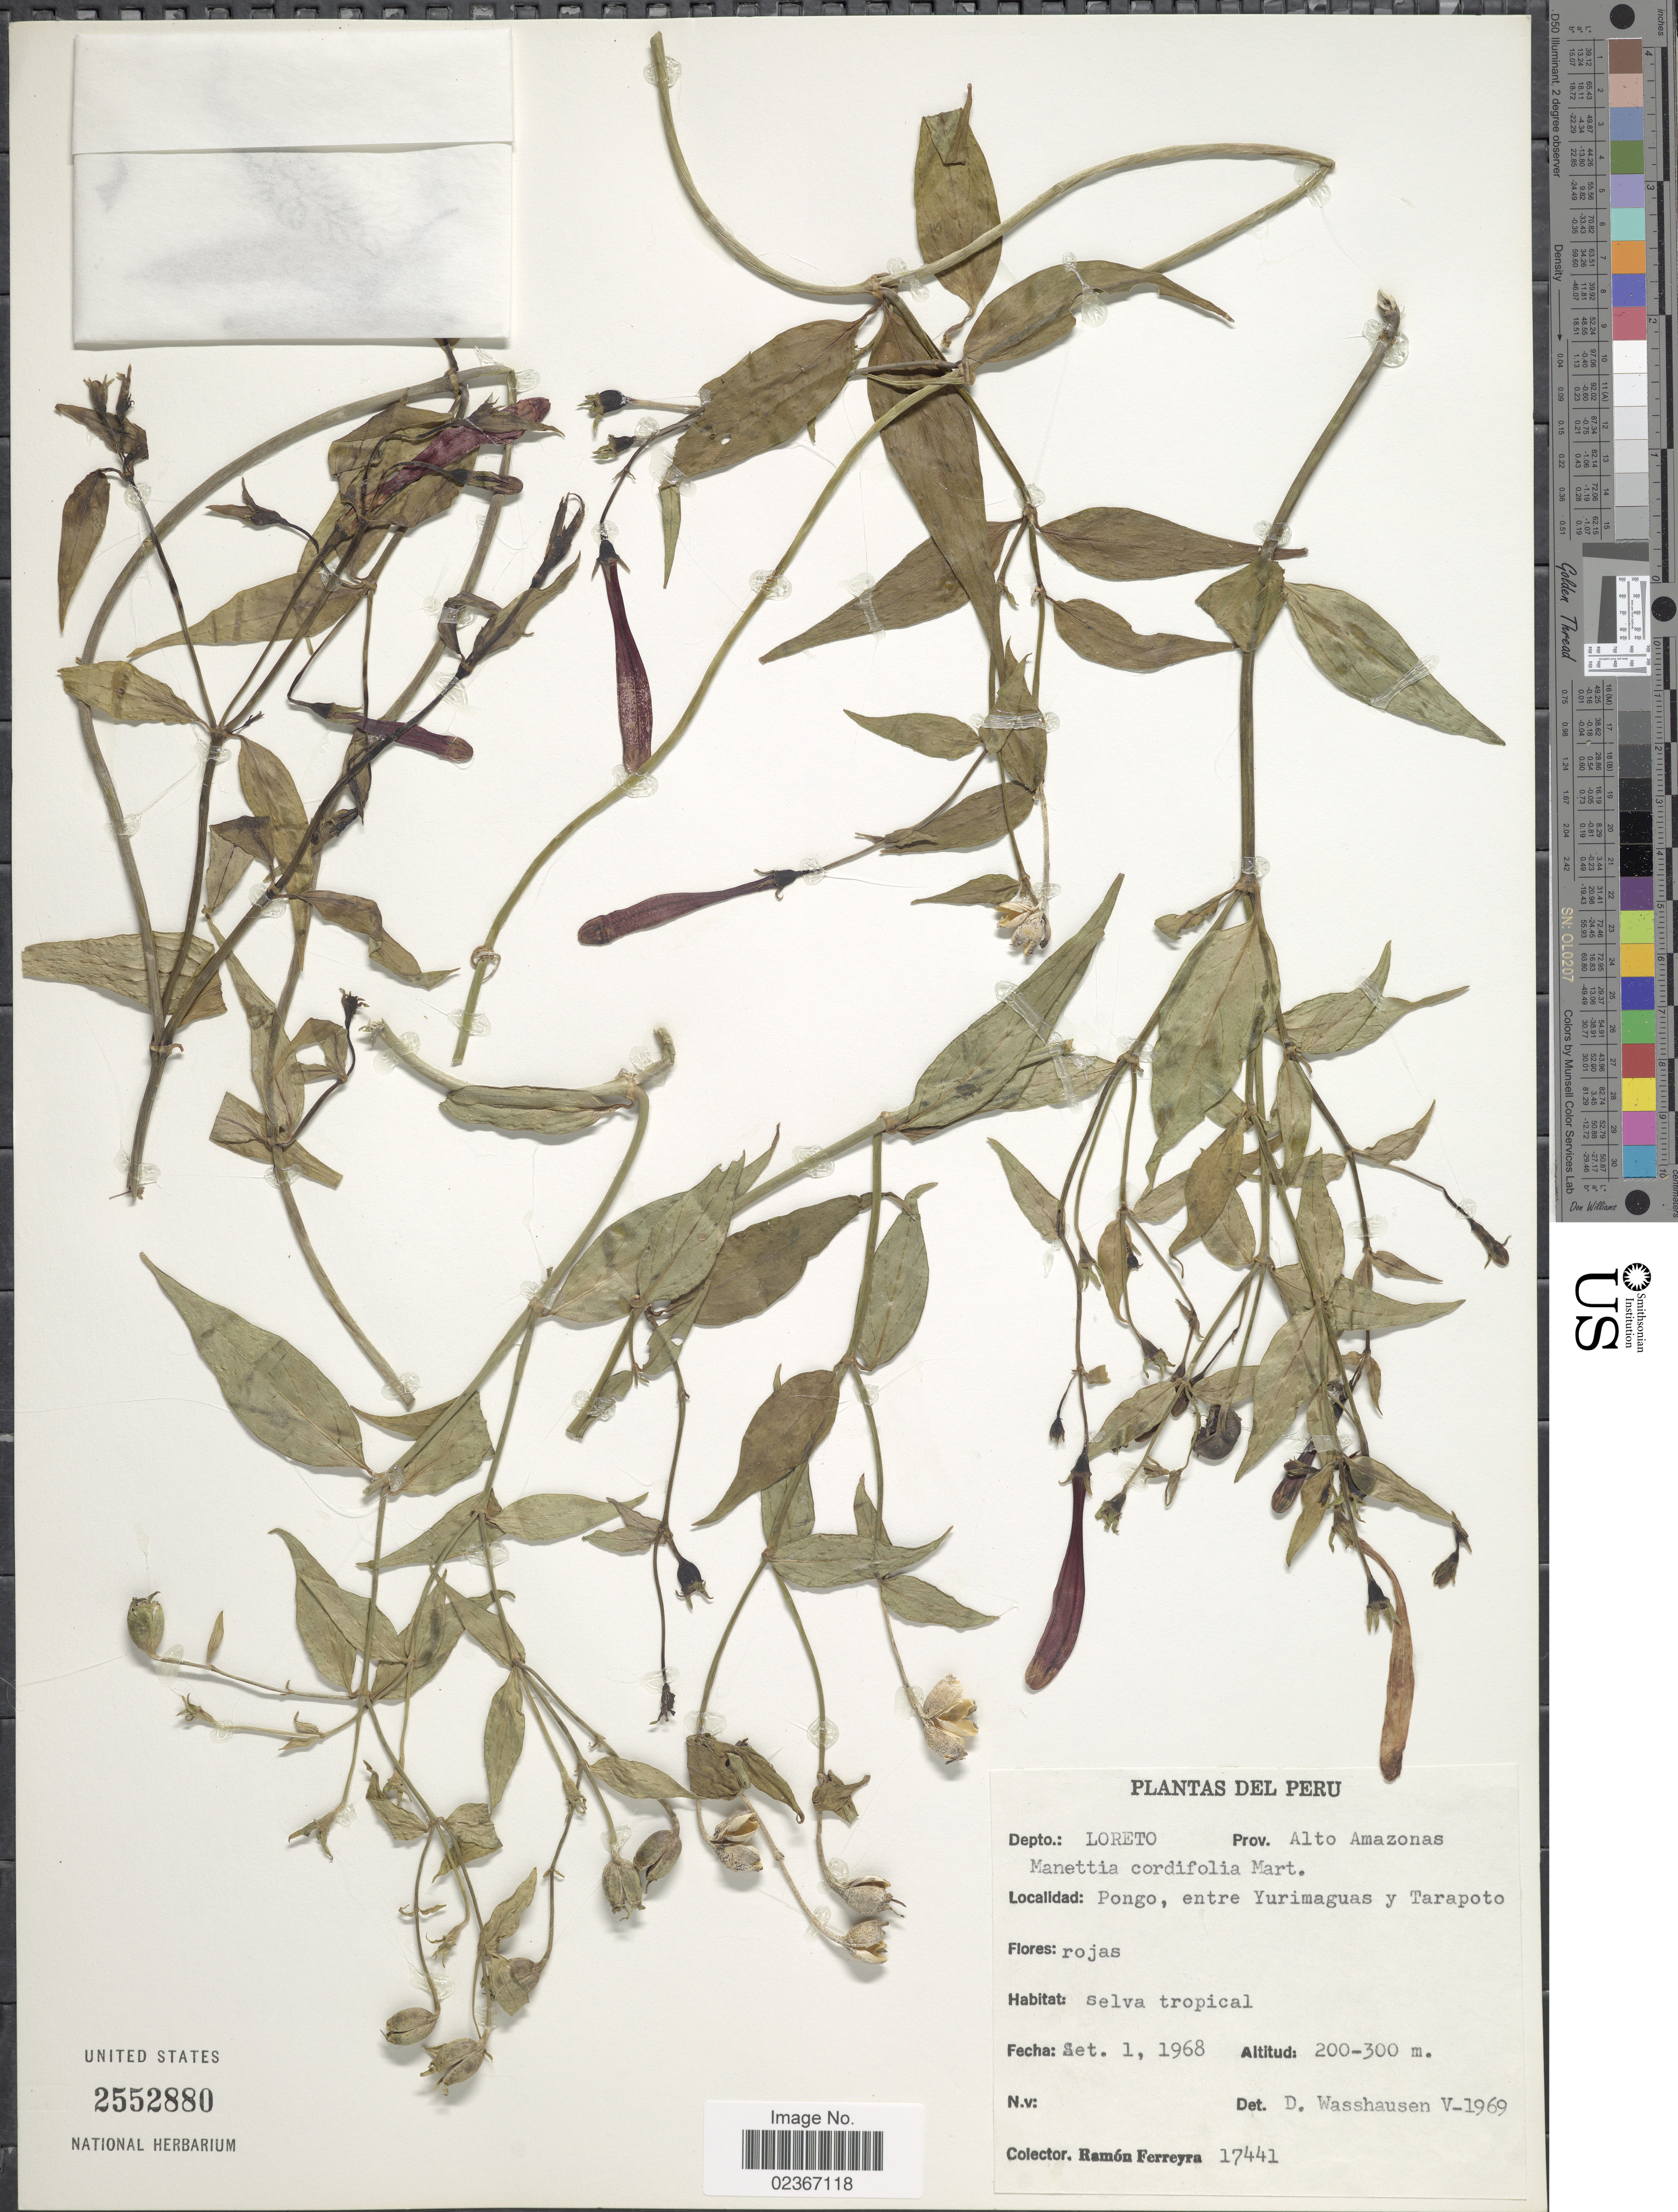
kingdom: Plantae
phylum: Tracheophyta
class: Magnoliopsida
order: Gentianales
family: Rubiaceae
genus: Manettia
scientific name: Manettia cordifolia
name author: Mart.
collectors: R. A. Ferreyra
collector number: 17441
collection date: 1968-09-01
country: Peru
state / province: Loreto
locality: Depto. Loreto, Prov. Alto Amazonas. Pongo, entre Yurimaguas y Tarapoto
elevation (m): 200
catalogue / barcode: US 2552880